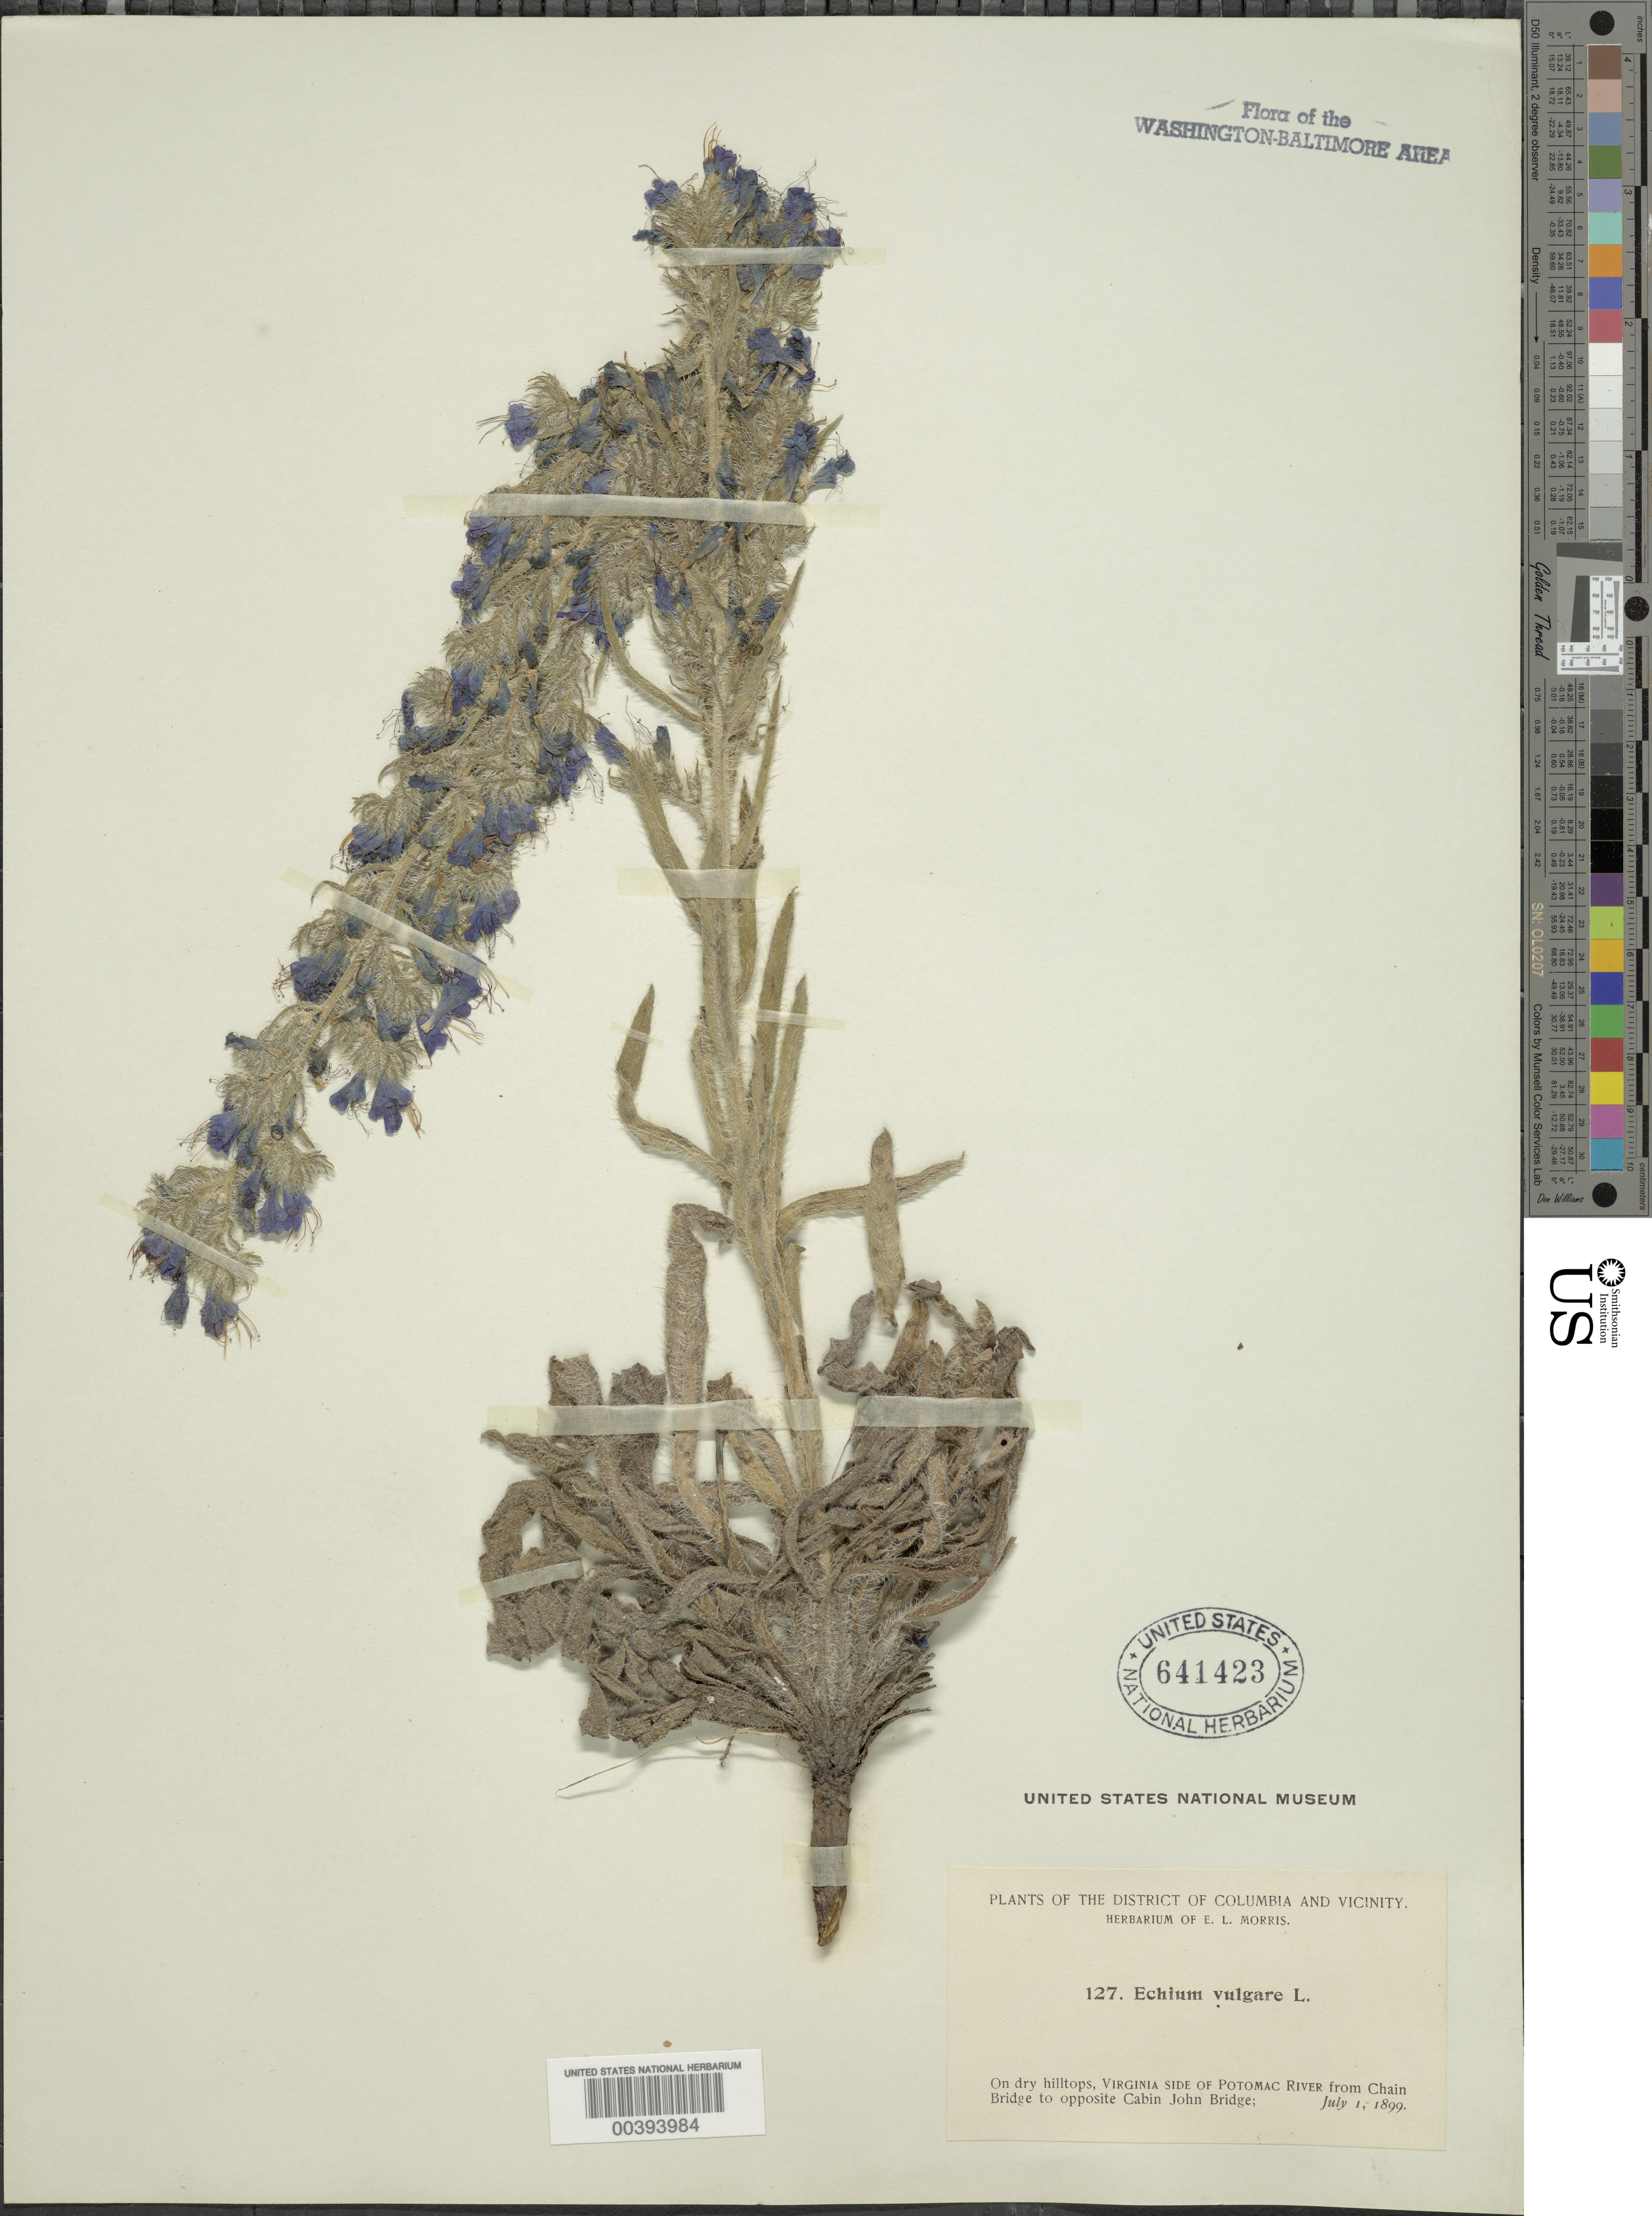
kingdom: Plantae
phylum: Tracheophyta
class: Magnoliopsida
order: Boraginales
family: Boraginaceae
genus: Echium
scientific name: Echium vulgare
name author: L.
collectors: E. L. Morris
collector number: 1277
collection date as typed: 01 Jul 1899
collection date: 1899-07-01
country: United States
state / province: Virginia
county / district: Fairfax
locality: Potomac shore from Chain Bridge to opposite Cabin John Bridge C. & O. Canal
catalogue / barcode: US 641423